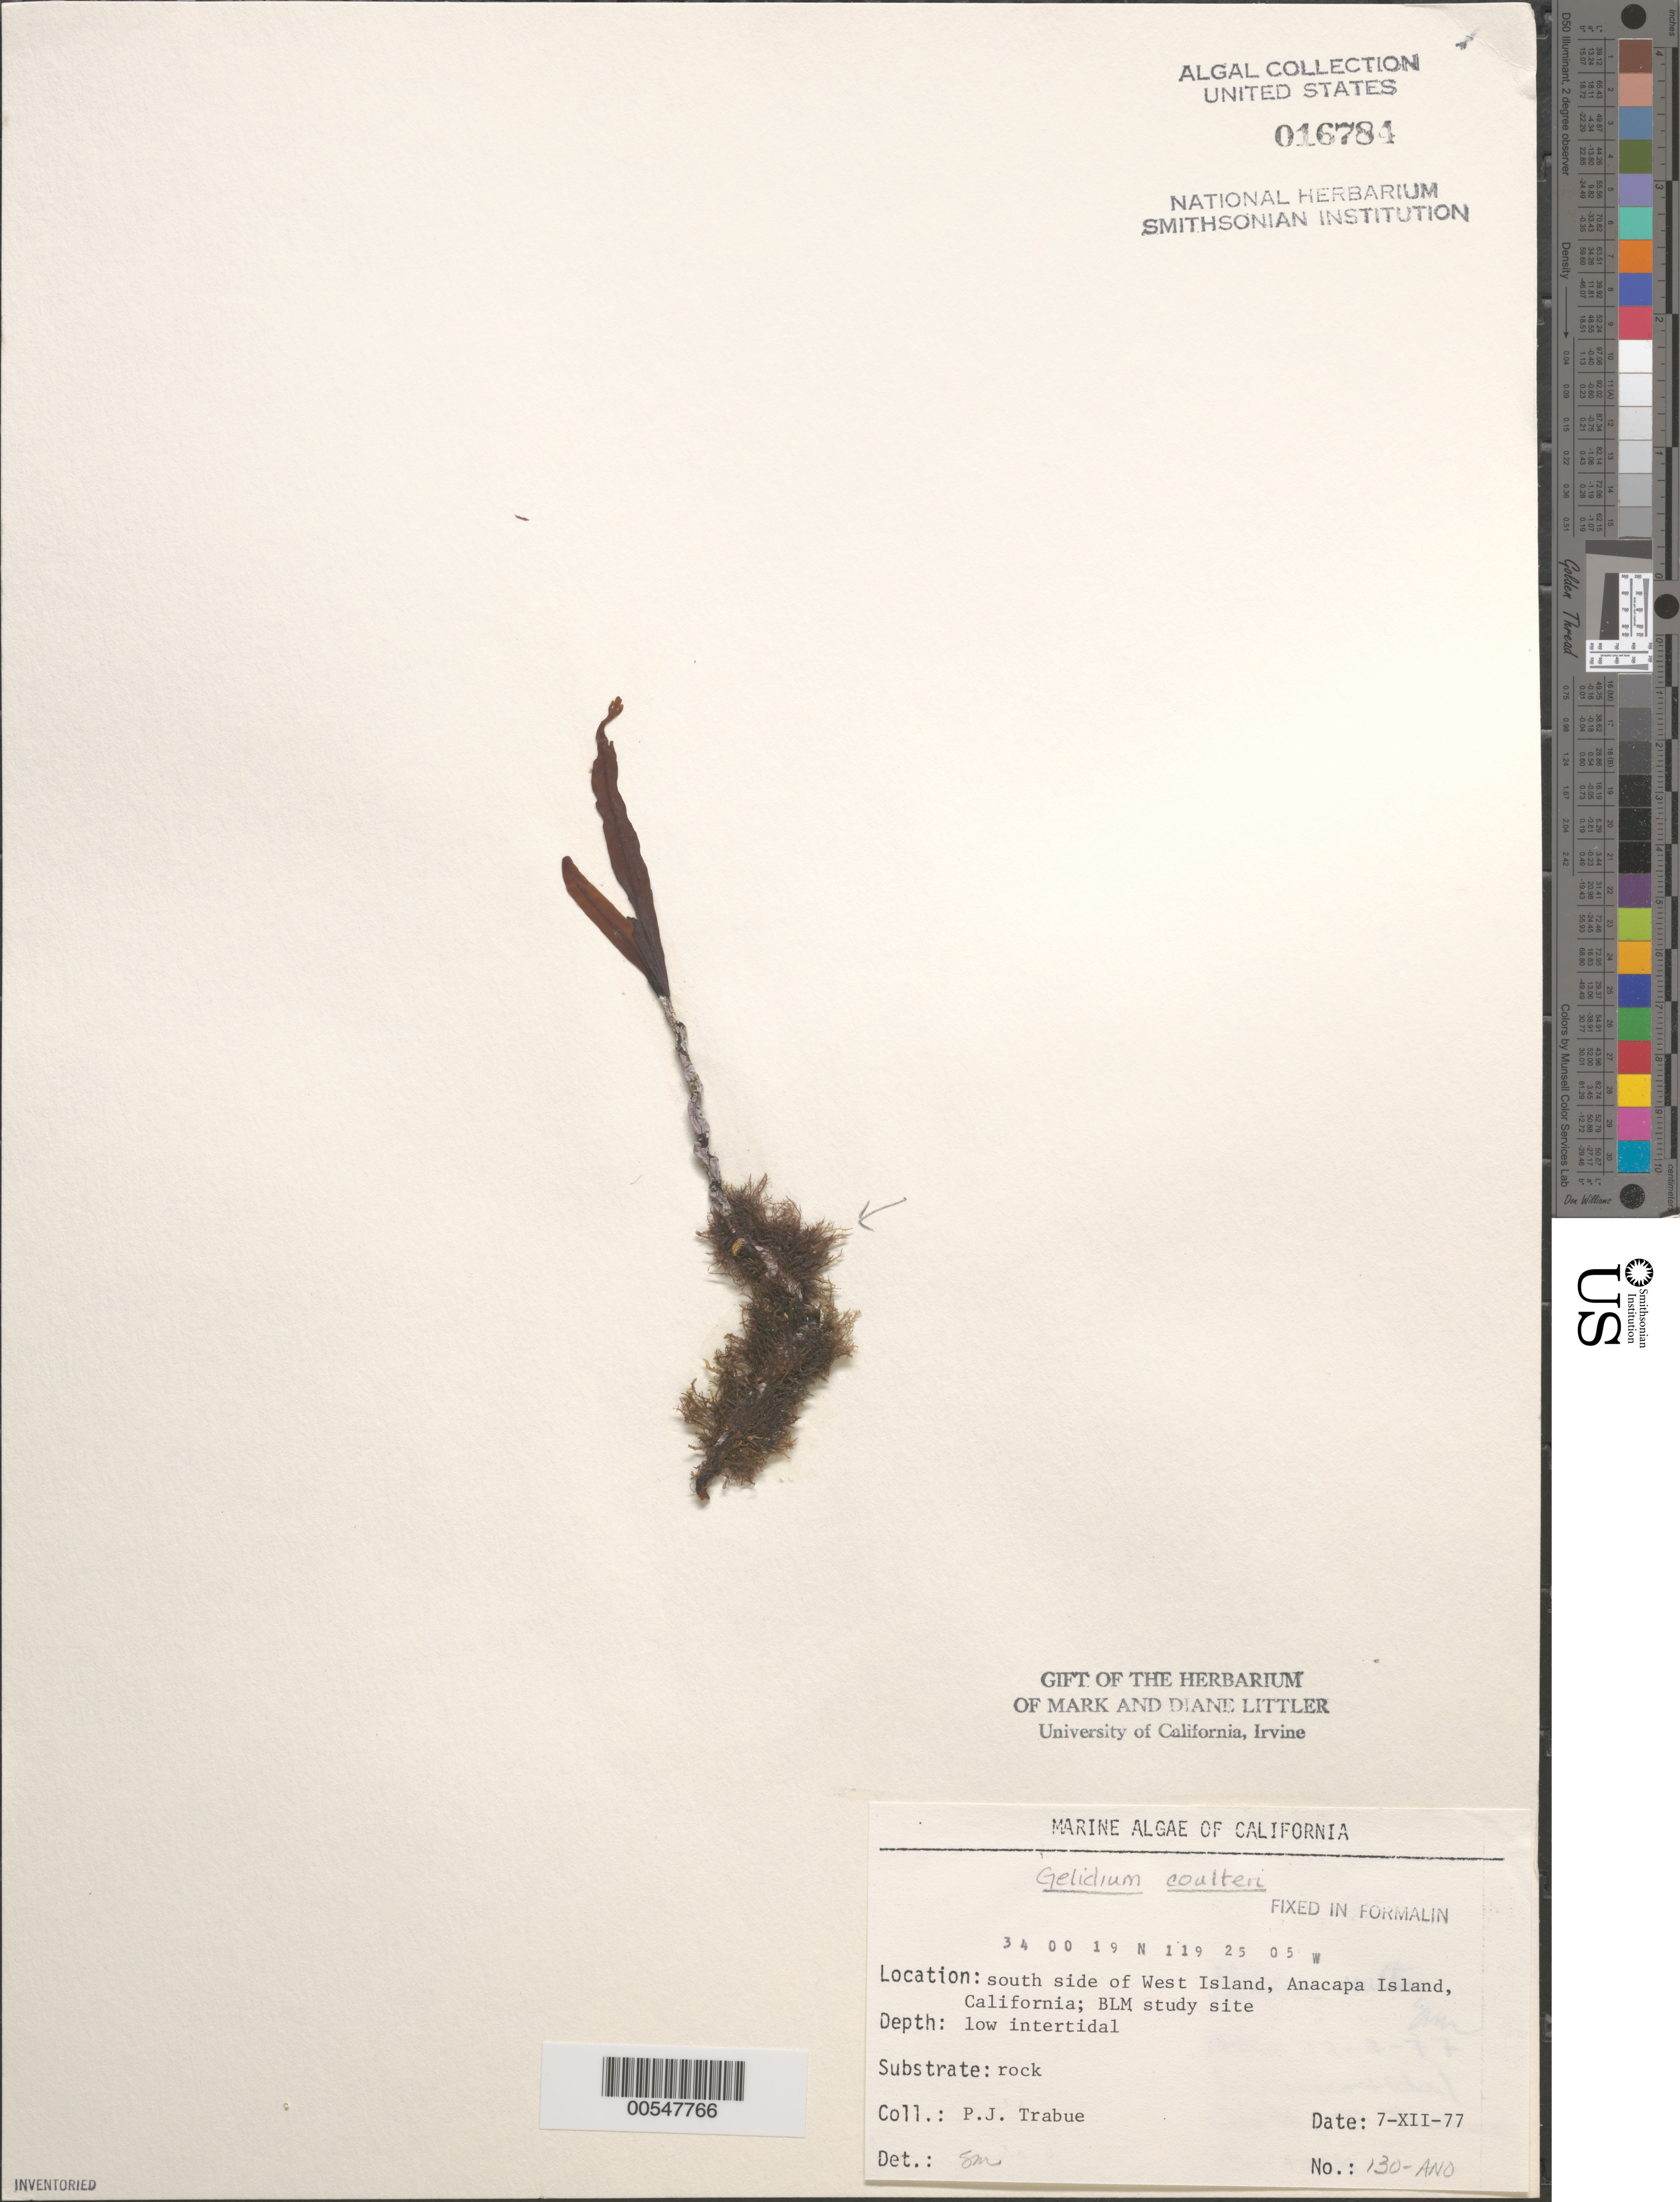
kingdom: Plantae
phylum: Rhodophyta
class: Florideophyceae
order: Gelidiales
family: Gelidiaceae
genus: Gelidium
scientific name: Gelidium coulteri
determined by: Murray, S. N.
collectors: P. J. Trabue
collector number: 130-ANO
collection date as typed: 07 Dec 1977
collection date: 1977-12-07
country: United States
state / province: California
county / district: Ventura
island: Anacapa Island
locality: South side of west island, near Cat Rock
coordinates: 34 00'19"N, 119 25'05"W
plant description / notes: BLM-SOCALBIGHT Rocky Intertidal Survey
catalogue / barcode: US 16784